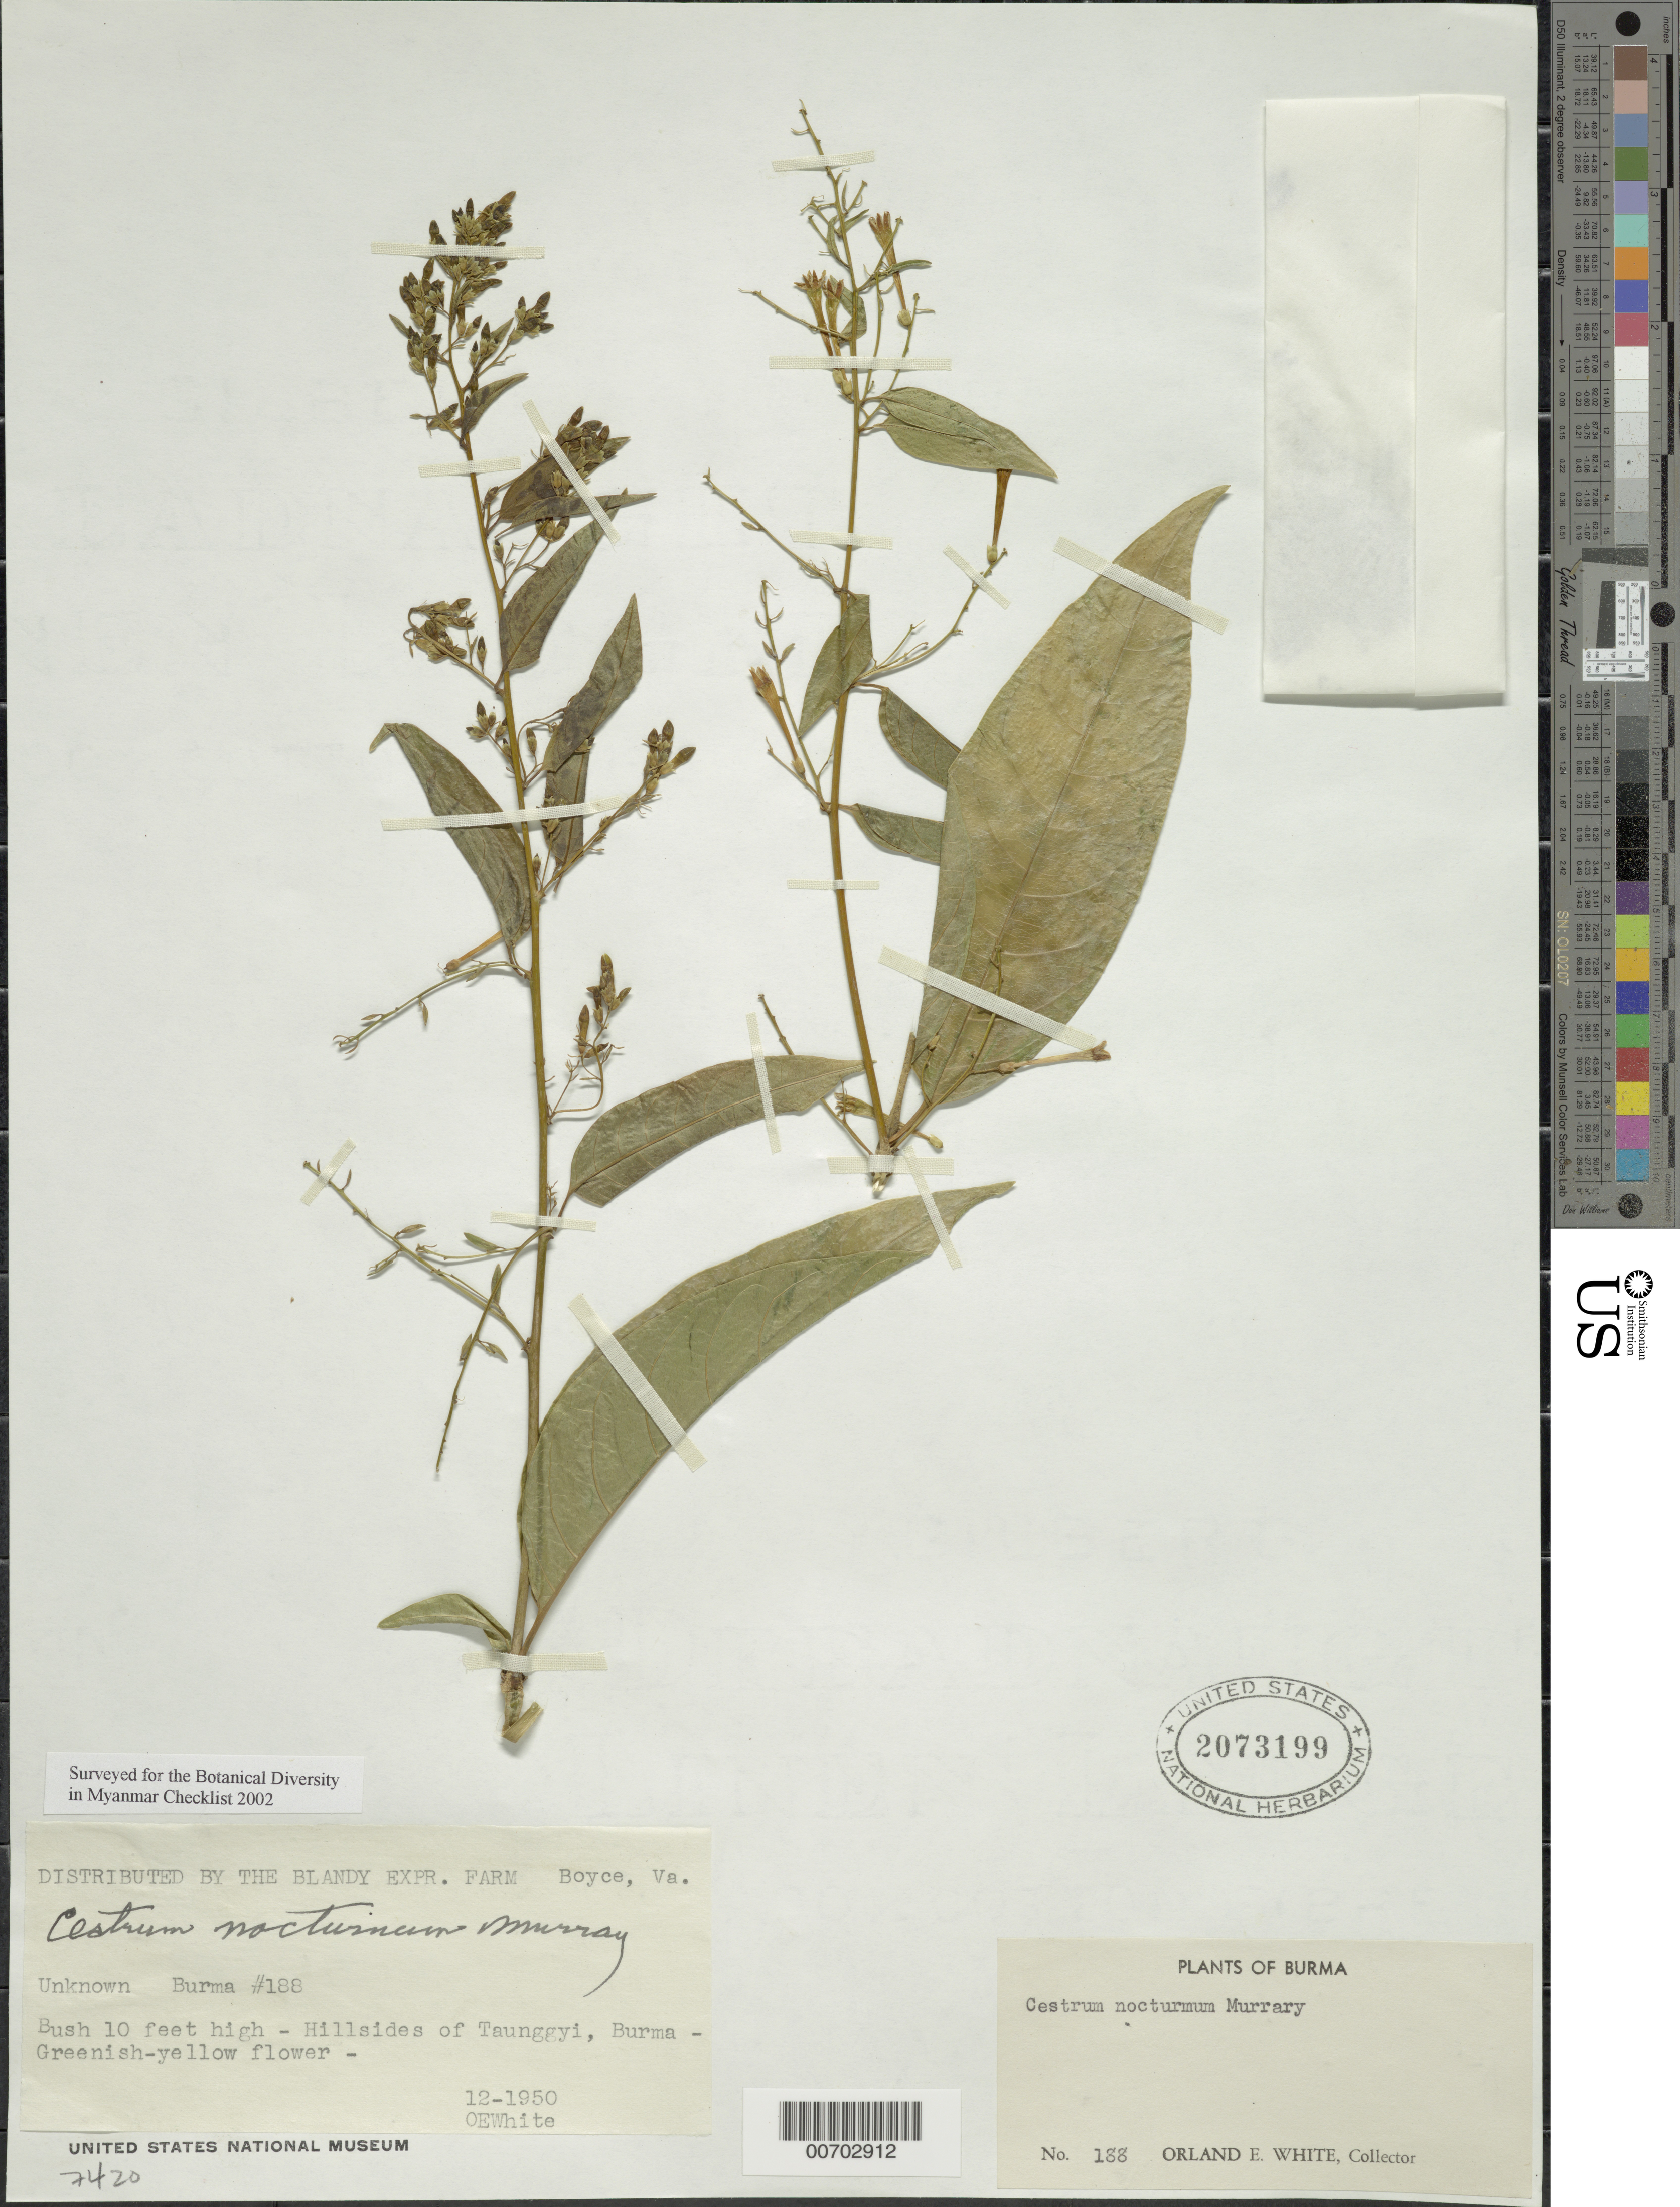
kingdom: Plantae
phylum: Tracheophyta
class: Magnoliopsida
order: Solanales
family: Solanaceae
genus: Cestrum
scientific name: Cestrum nocturnum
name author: L.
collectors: O. E. White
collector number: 188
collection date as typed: Dec 1950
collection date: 1950-12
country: Myanmar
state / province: Shan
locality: Taunggyi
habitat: Hillsides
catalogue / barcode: US 2073199